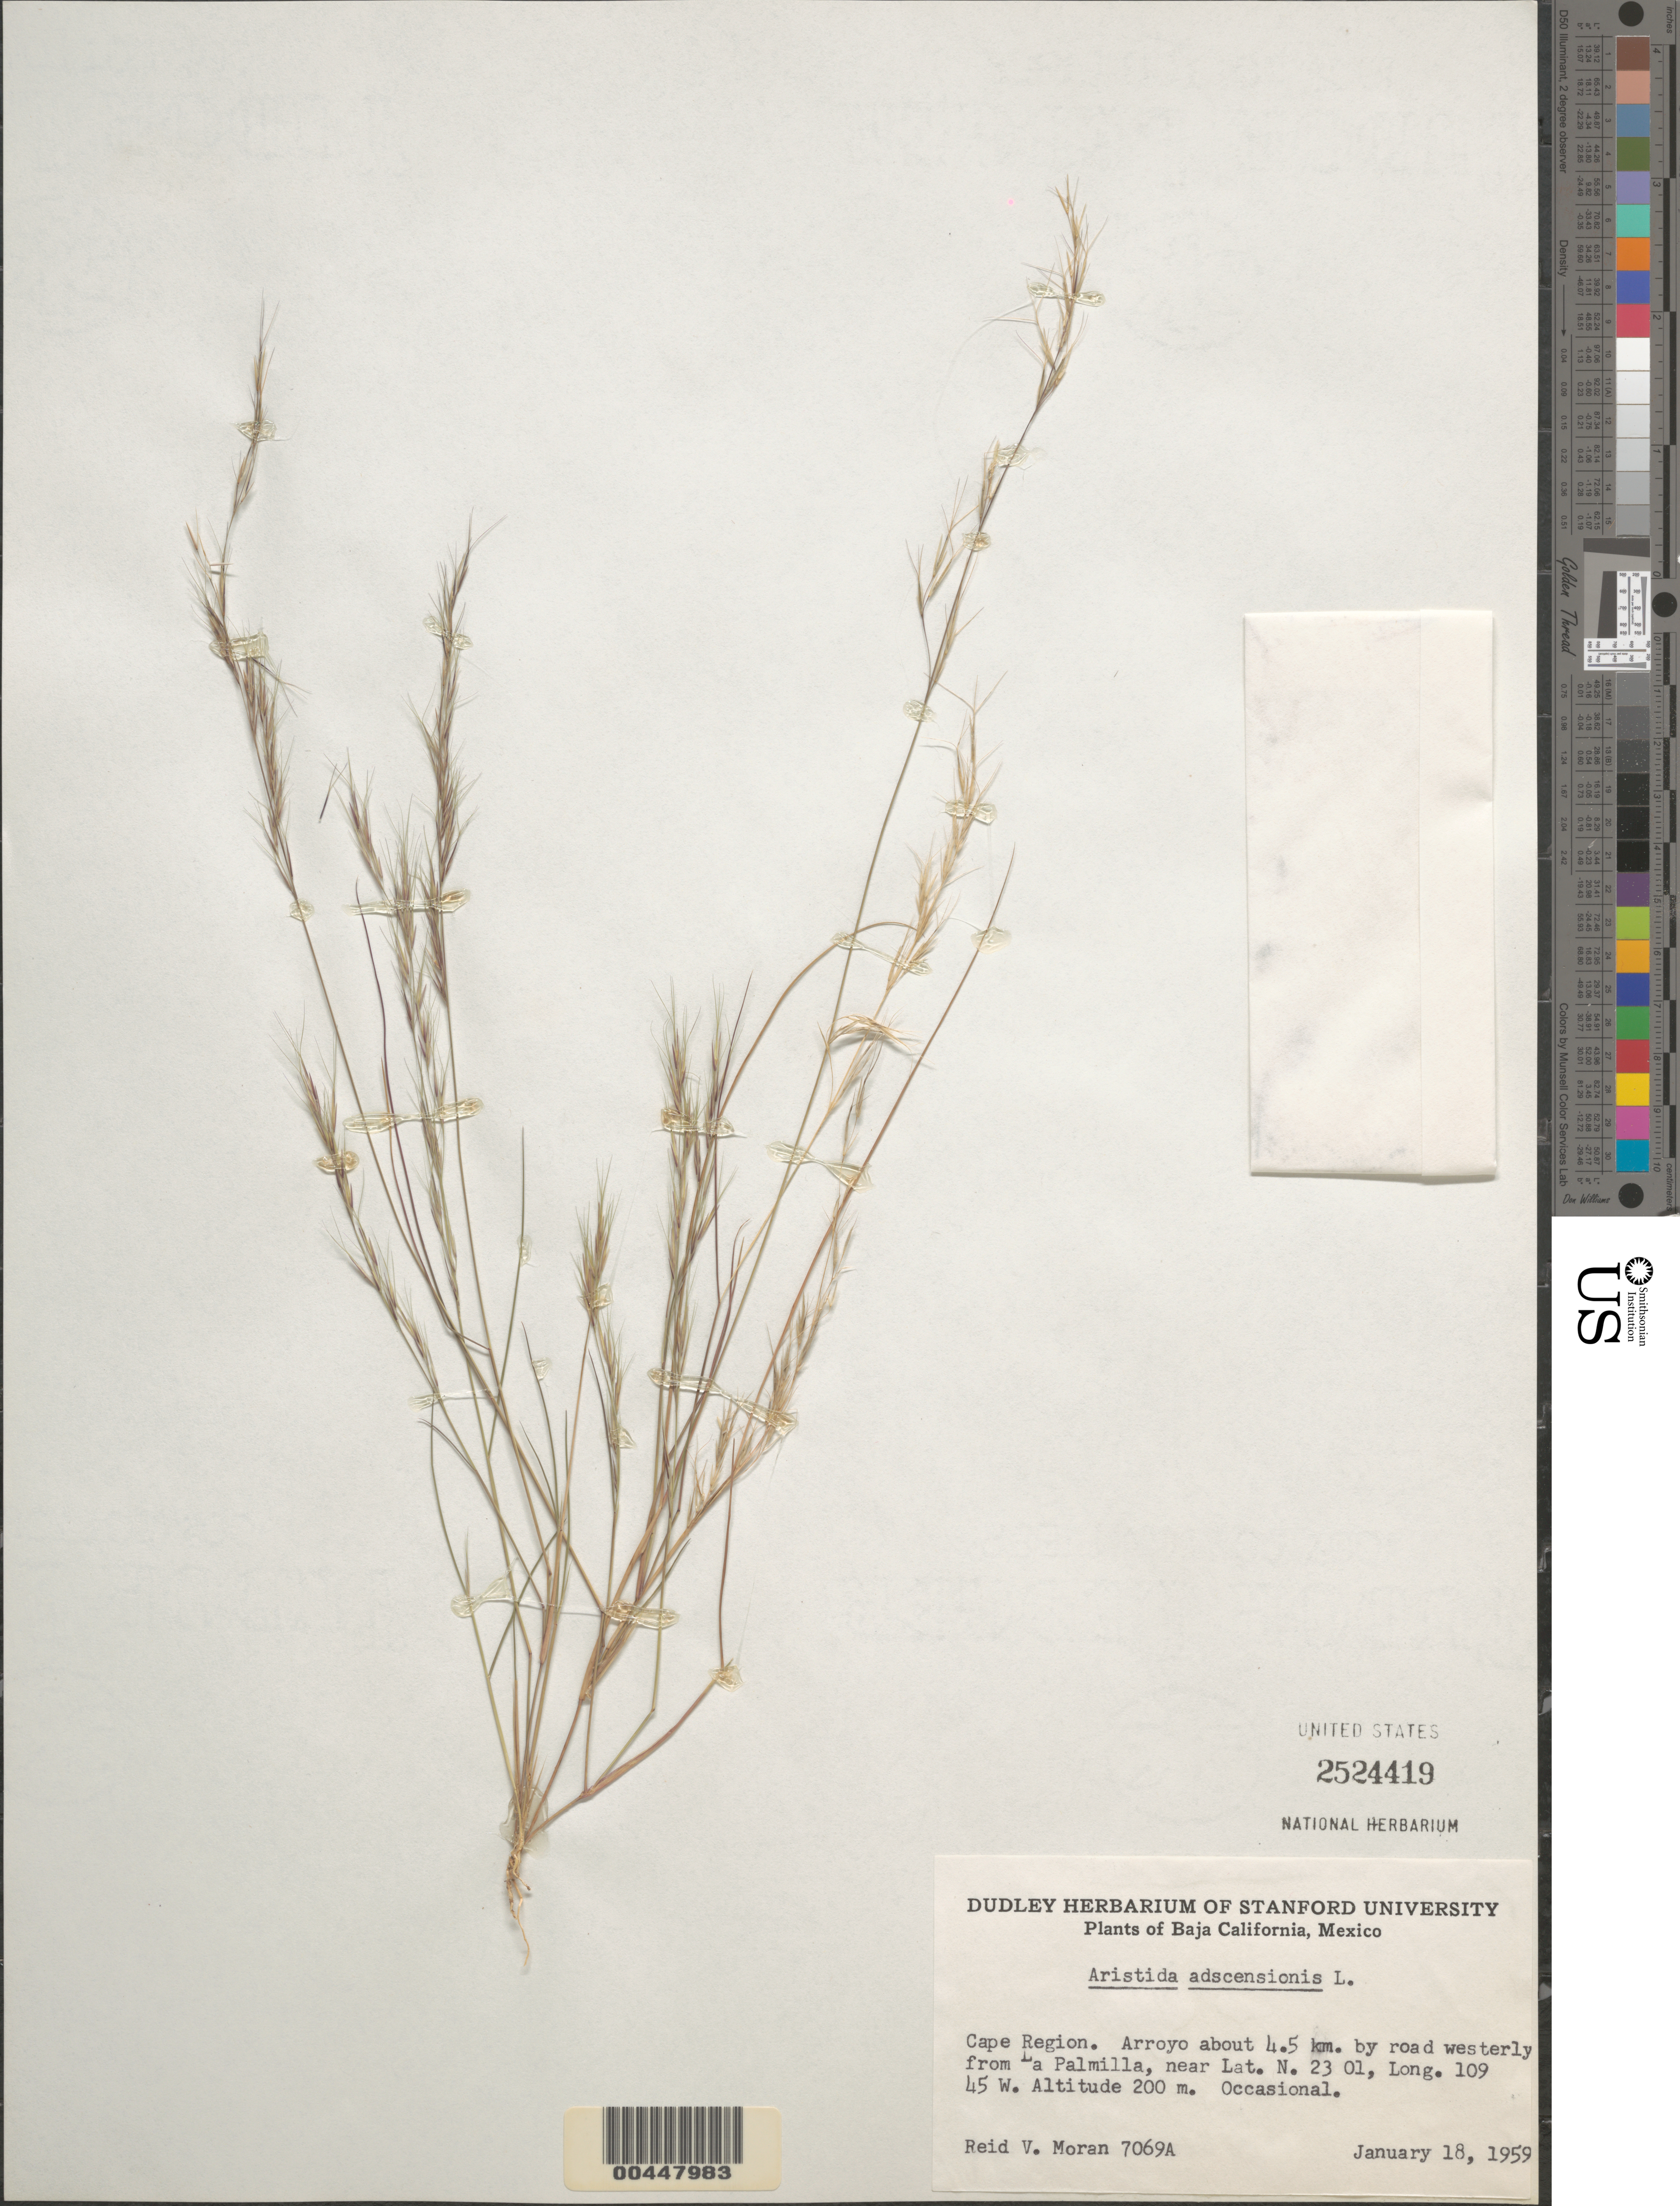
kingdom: Plantae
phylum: Tracheophyta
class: Liliopsida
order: Poales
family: Poaceae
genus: Aristida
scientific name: Aristida adscensionis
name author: L.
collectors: R. V. Moran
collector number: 7069a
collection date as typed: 18 Jan 1959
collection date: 1959-01-18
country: Mexico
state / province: Baja California Sur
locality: Cape Region, arroyo about 4.5 km by road westerly from La Palmilla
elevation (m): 200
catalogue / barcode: US 2524419